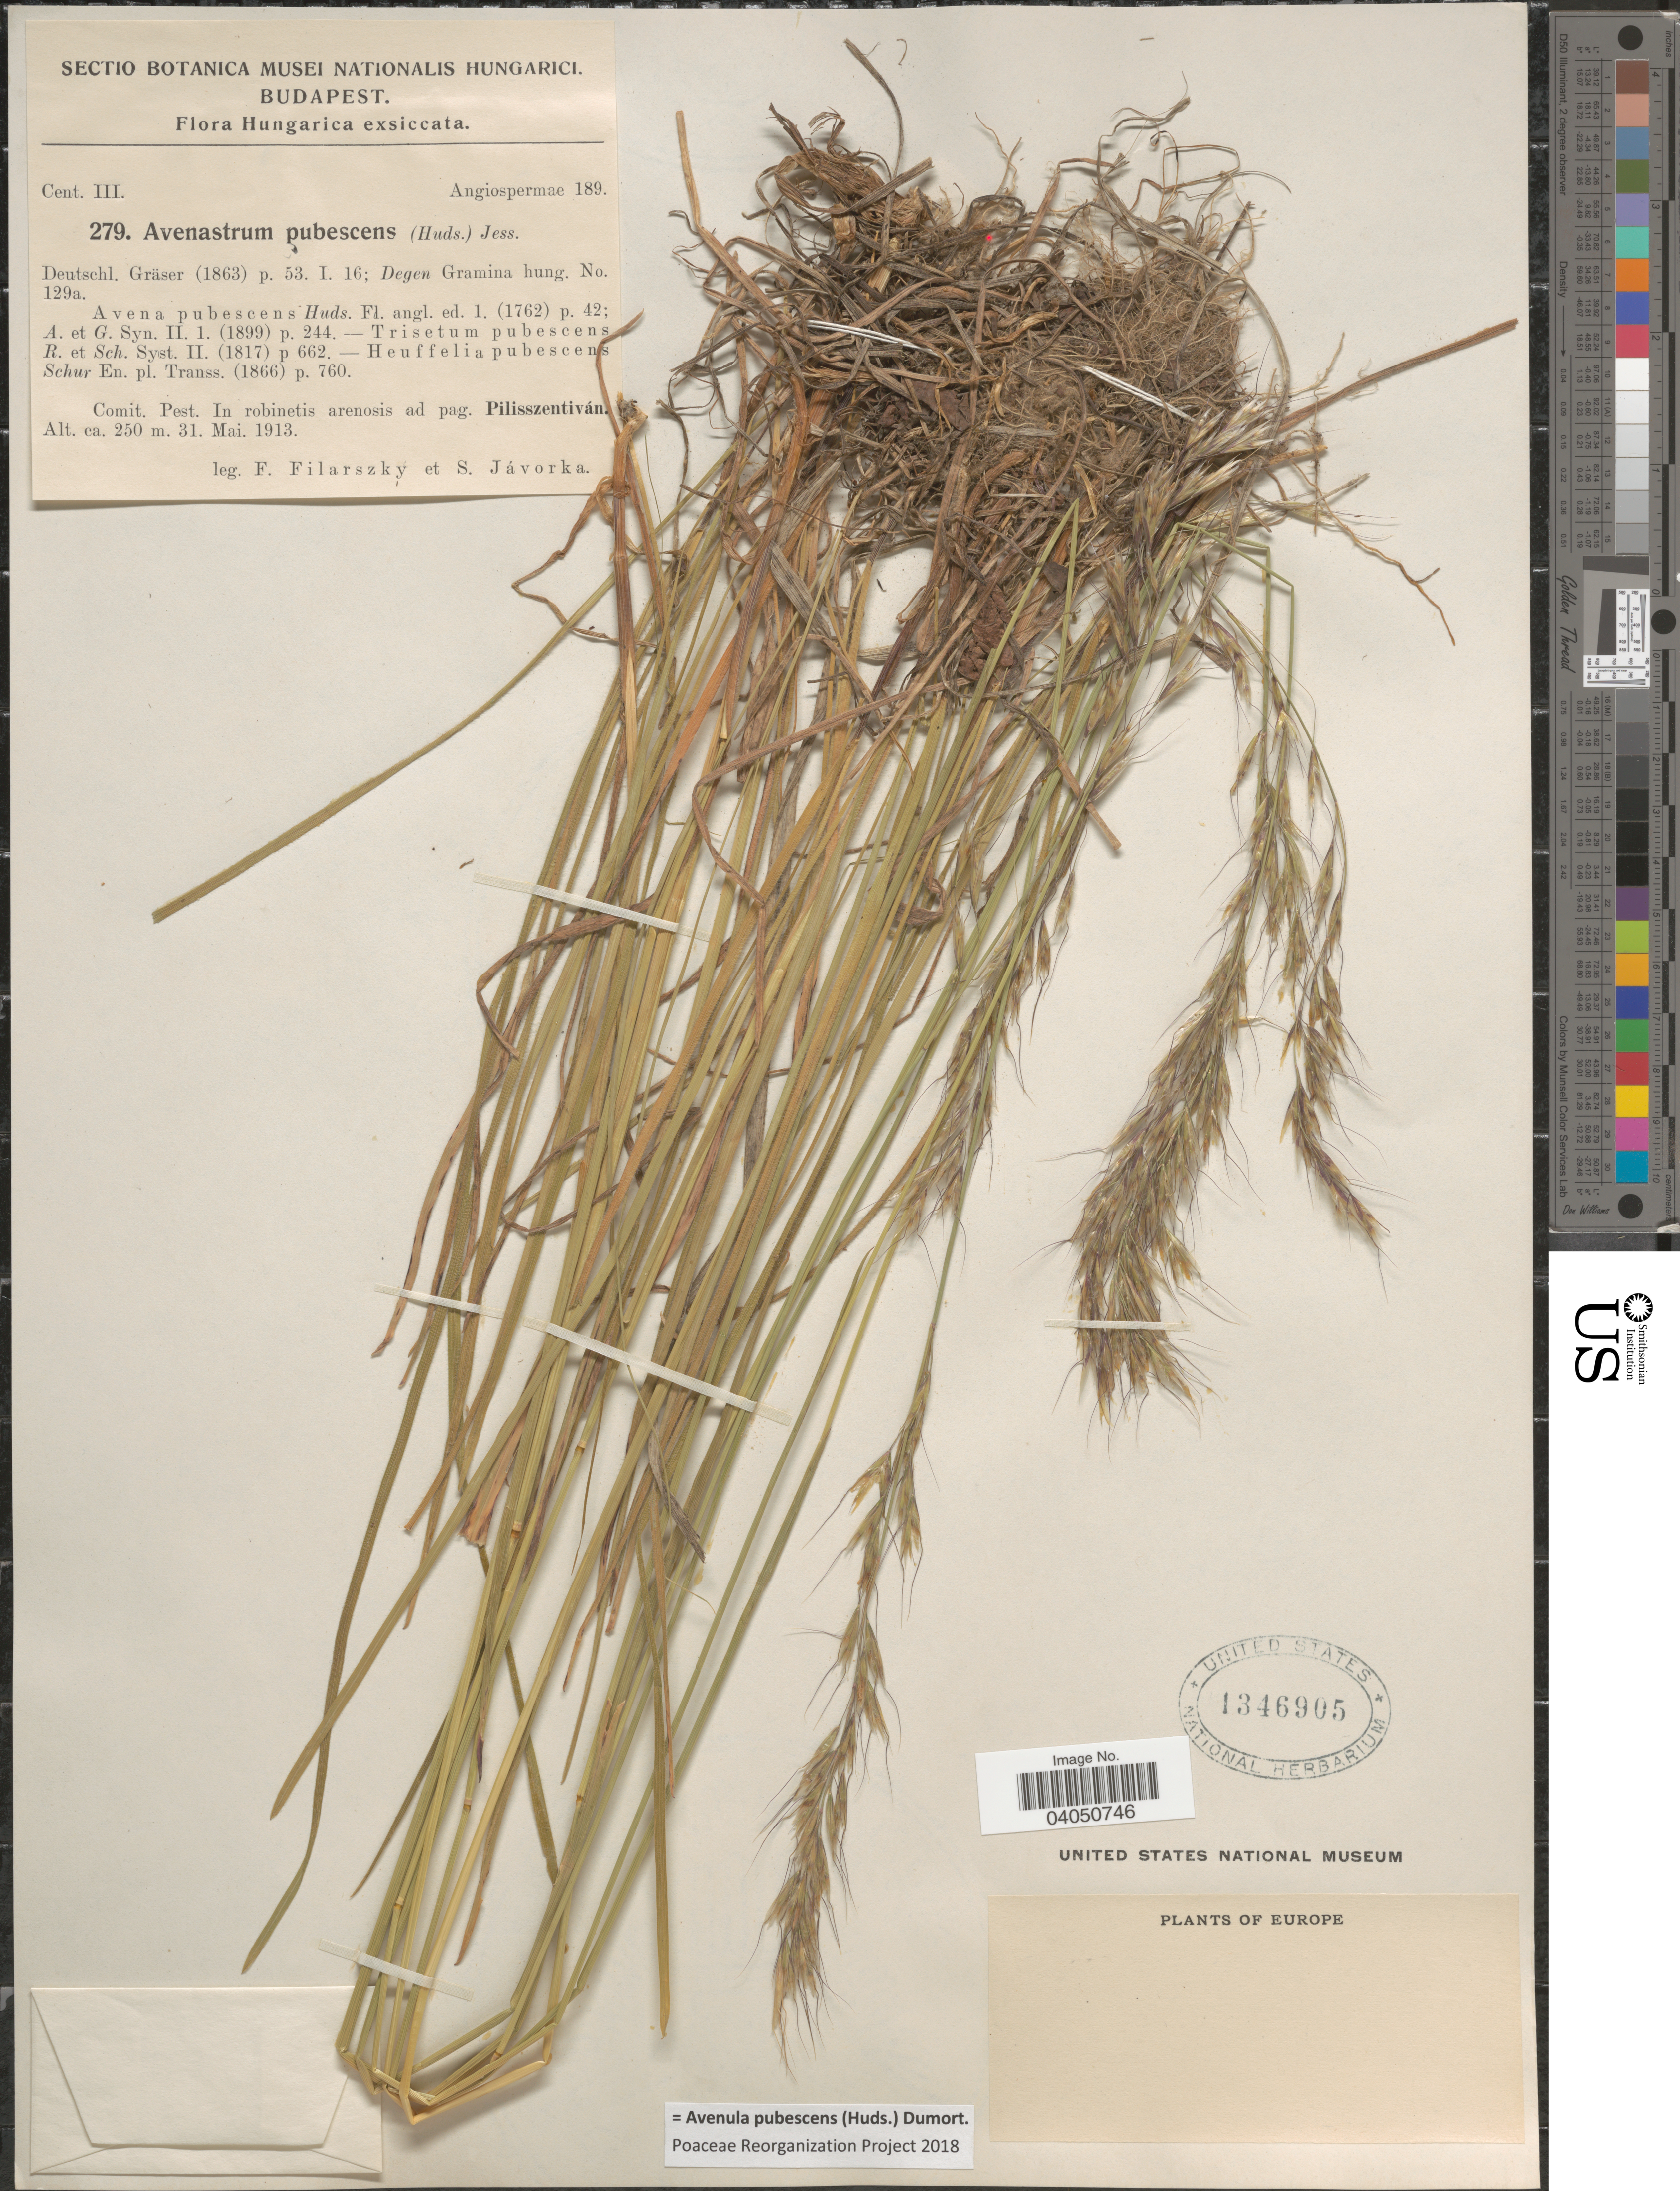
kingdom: Plantae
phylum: Tracheophyta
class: Liliopsida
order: Poales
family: Poaceae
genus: Avenula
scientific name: Avenula pubescens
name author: (Huds.) Dumort.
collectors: F. Filarszky & S. Javorka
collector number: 279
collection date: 1913-05-31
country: Hungary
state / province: Pest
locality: Hungarica. Comit. Pest. In robinetis arenosis ad pag. Pilisszentiván.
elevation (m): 250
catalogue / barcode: US 1346905